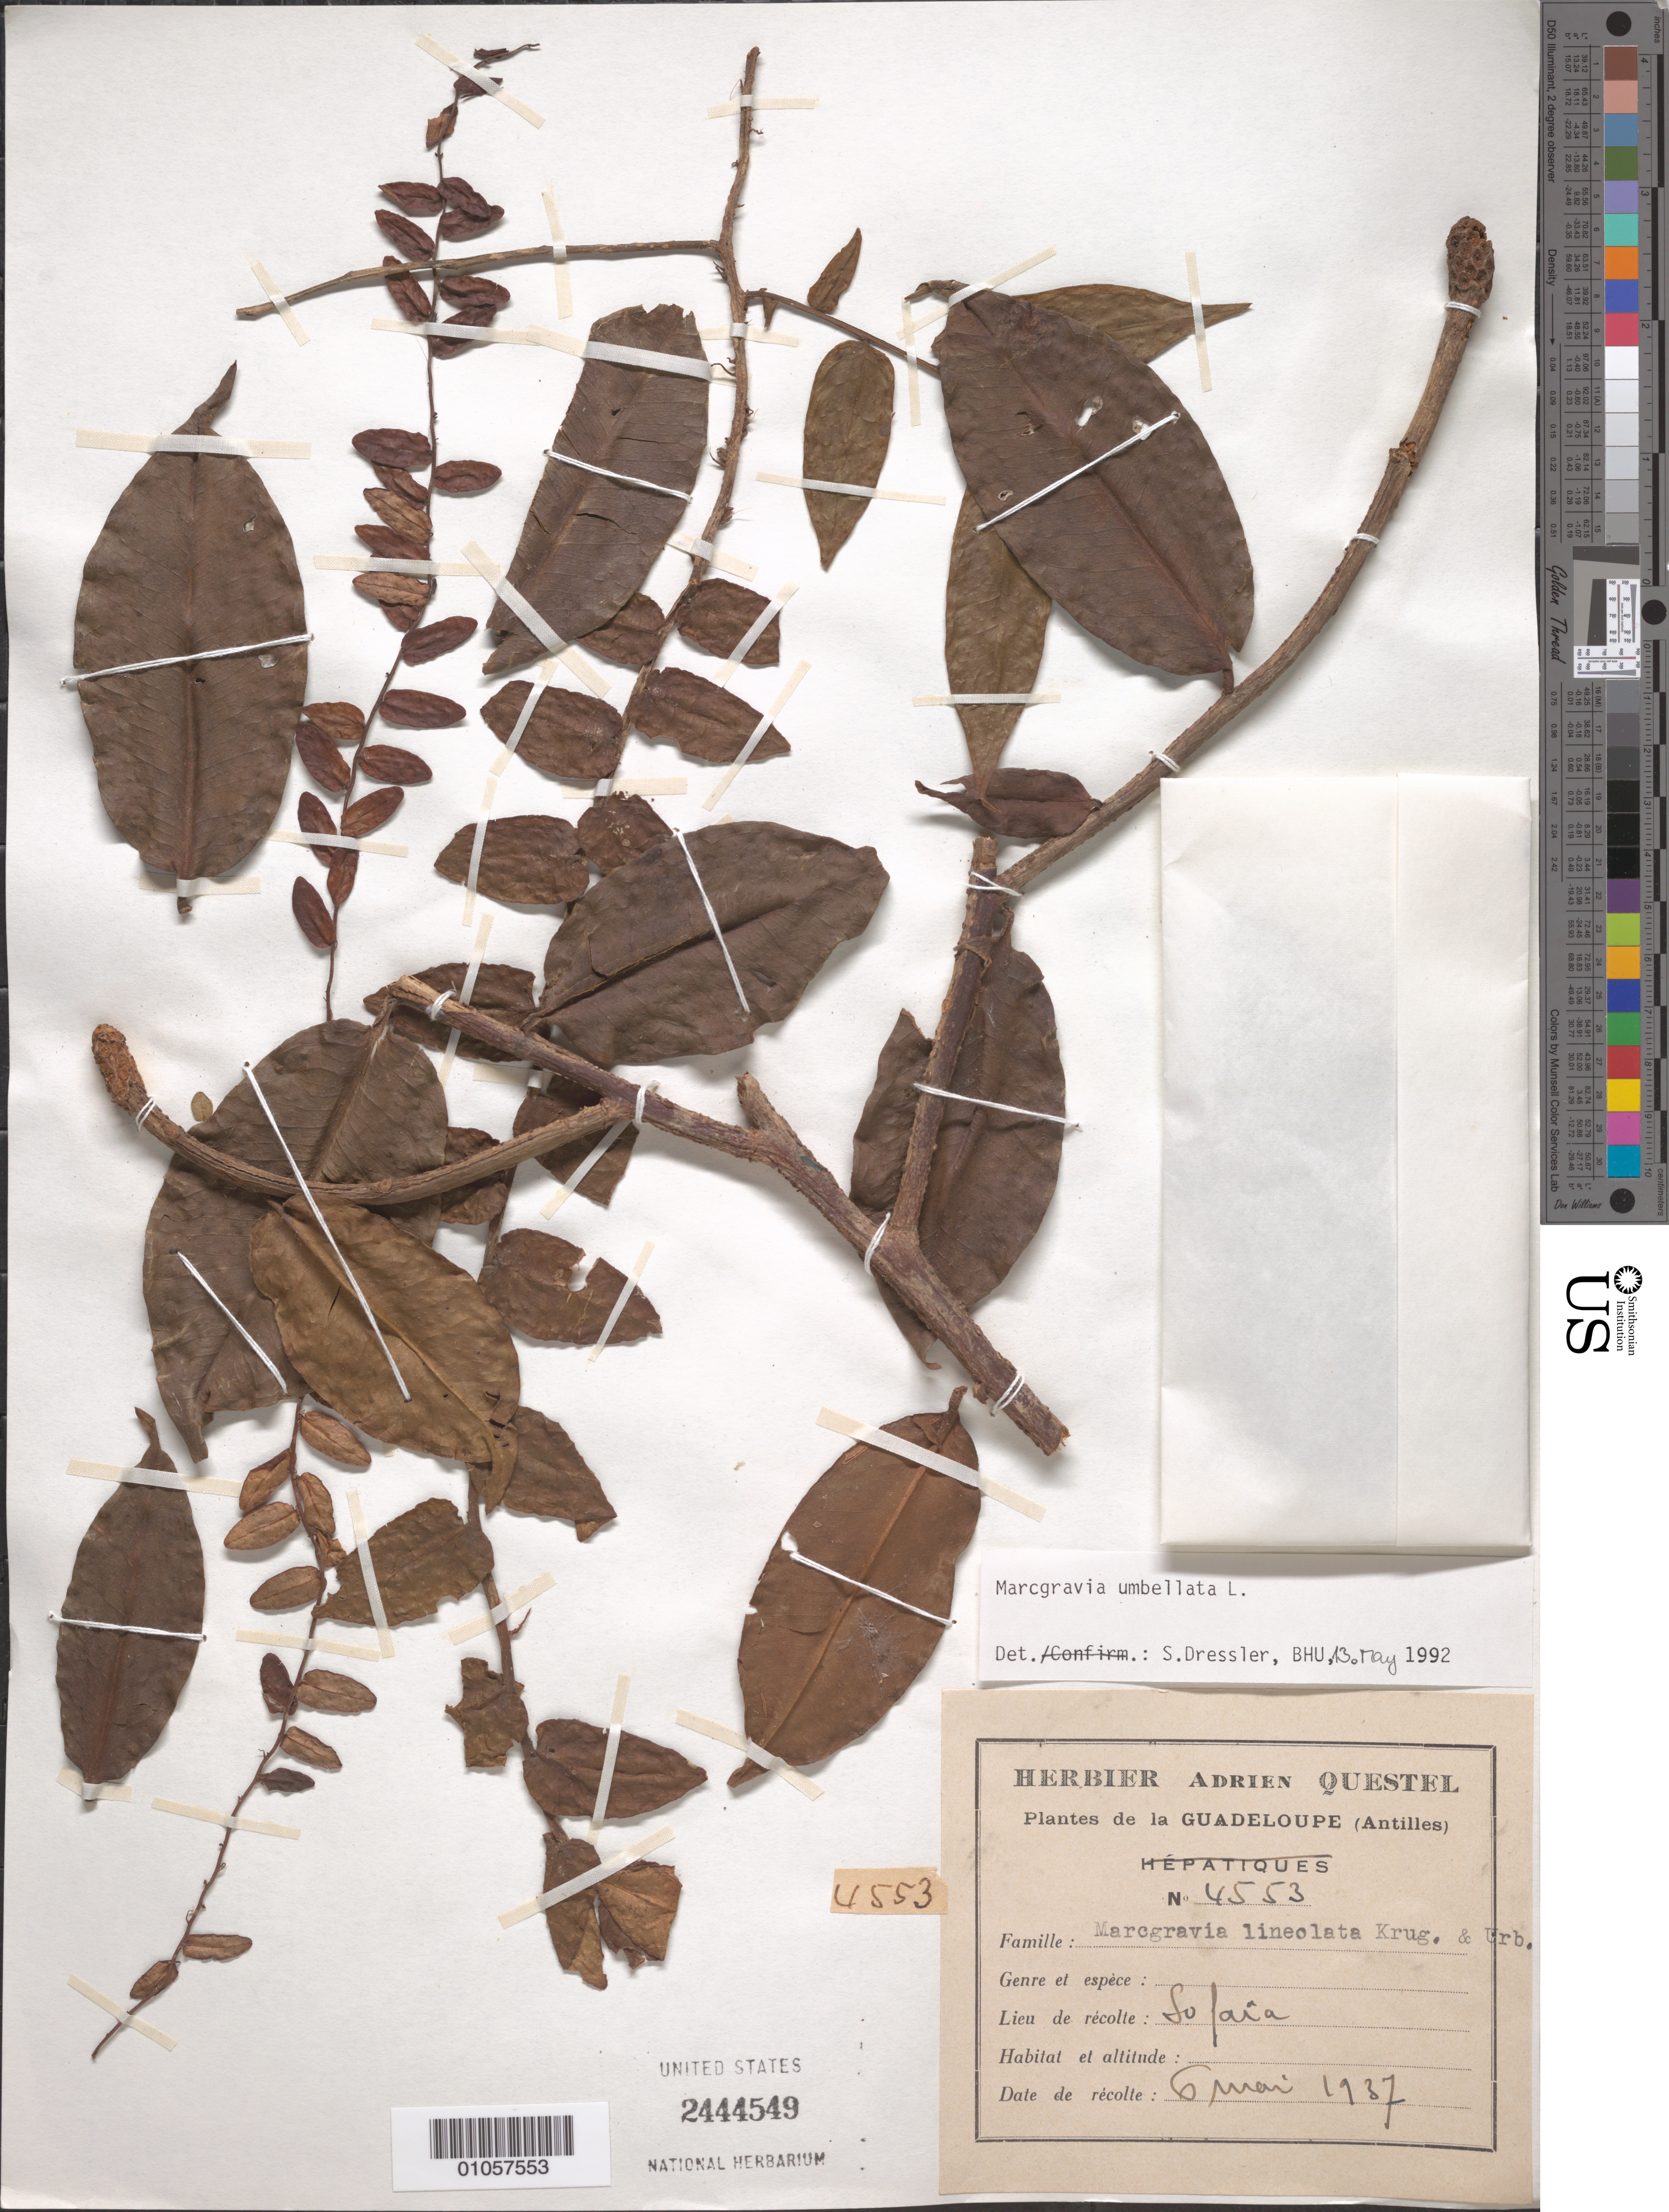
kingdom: Plantae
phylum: Tracheophyta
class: Magnoliopsida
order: Ericales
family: Marcgraviaceae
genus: Marcgravia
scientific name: Marcgravia umbellata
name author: L.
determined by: Dressler, S., (FR), Forschungsinstitut Und Naturmuseum Senckenberg (GERMANY)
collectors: A. Questel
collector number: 4553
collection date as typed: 06 May 1937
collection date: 1937-05-06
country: Guadeloupe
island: Basse Terre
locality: Sofaía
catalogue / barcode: US 2444549